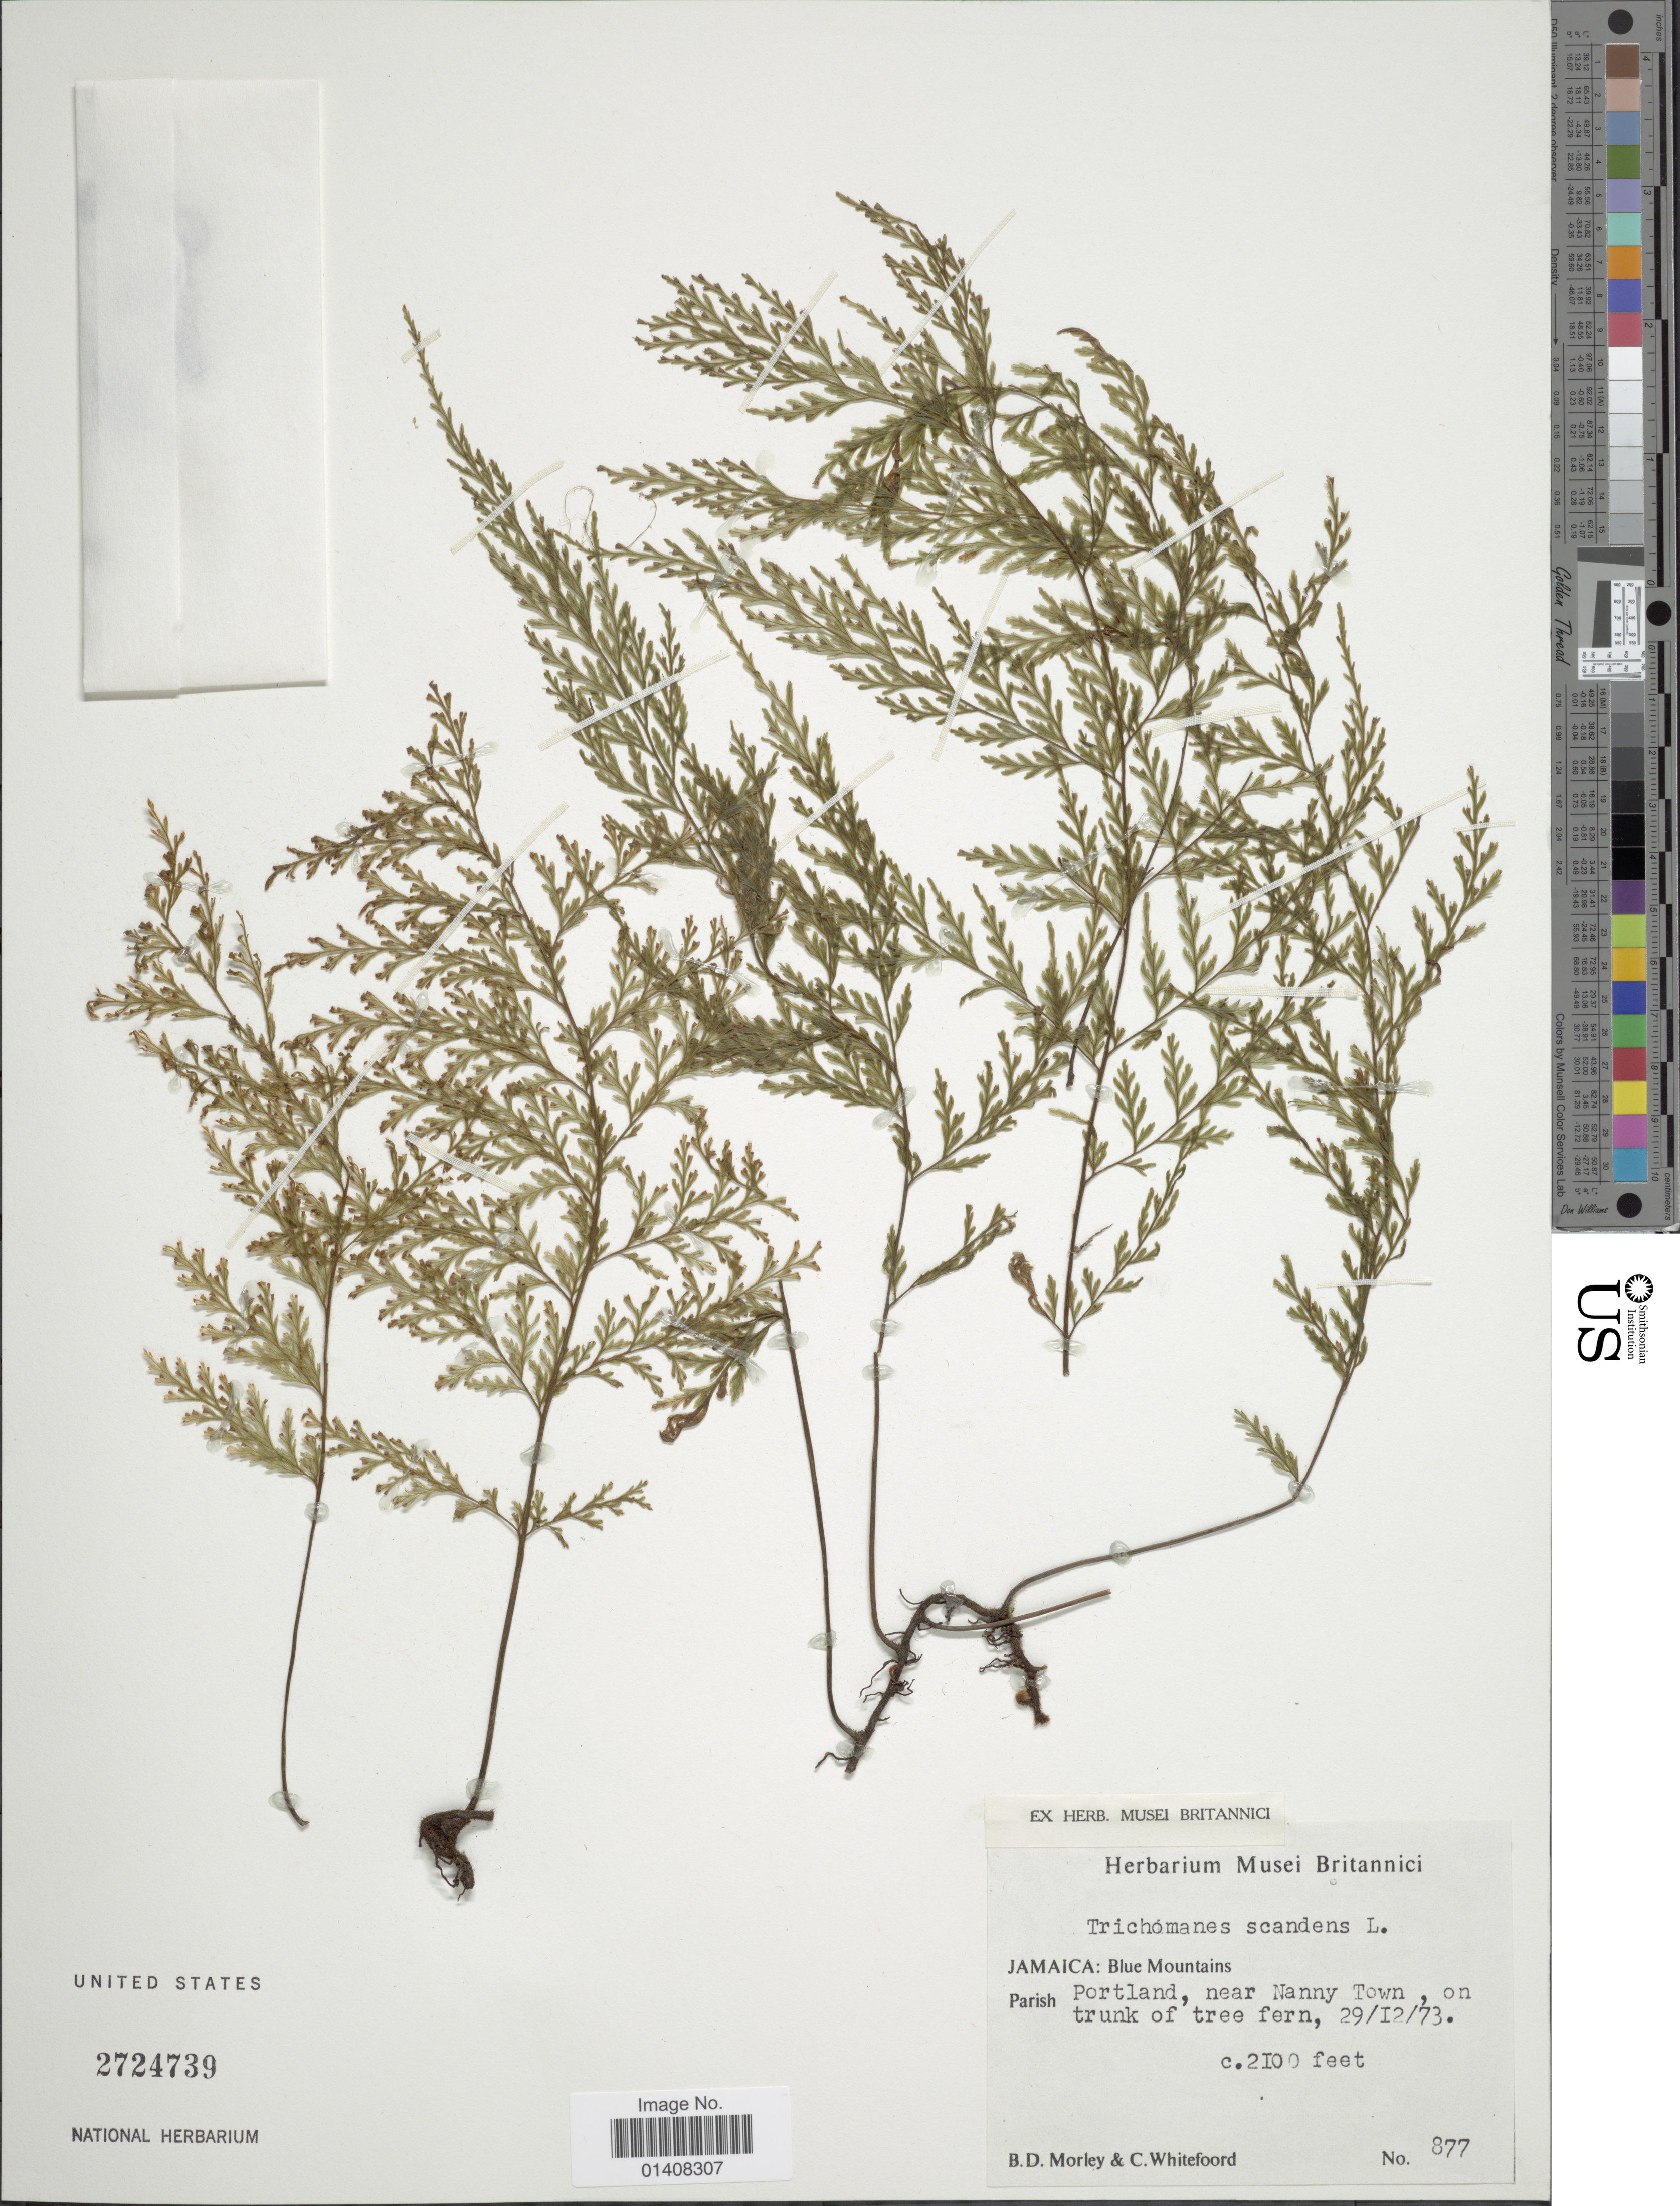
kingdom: Plantae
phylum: Tracheophyta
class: Polypodiopsida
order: Hymenophyllales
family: Hymenophyllaceae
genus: Trichomanes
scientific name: Trichomanes scandens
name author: L.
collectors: B. D. Morley & C. Whitefoord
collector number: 877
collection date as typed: Transcribed d/m/y: 29/12/73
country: Jamaica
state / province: Portland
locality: Blue mountains parish Portland near Nanny Town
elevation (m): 640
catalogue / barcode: US 2724739